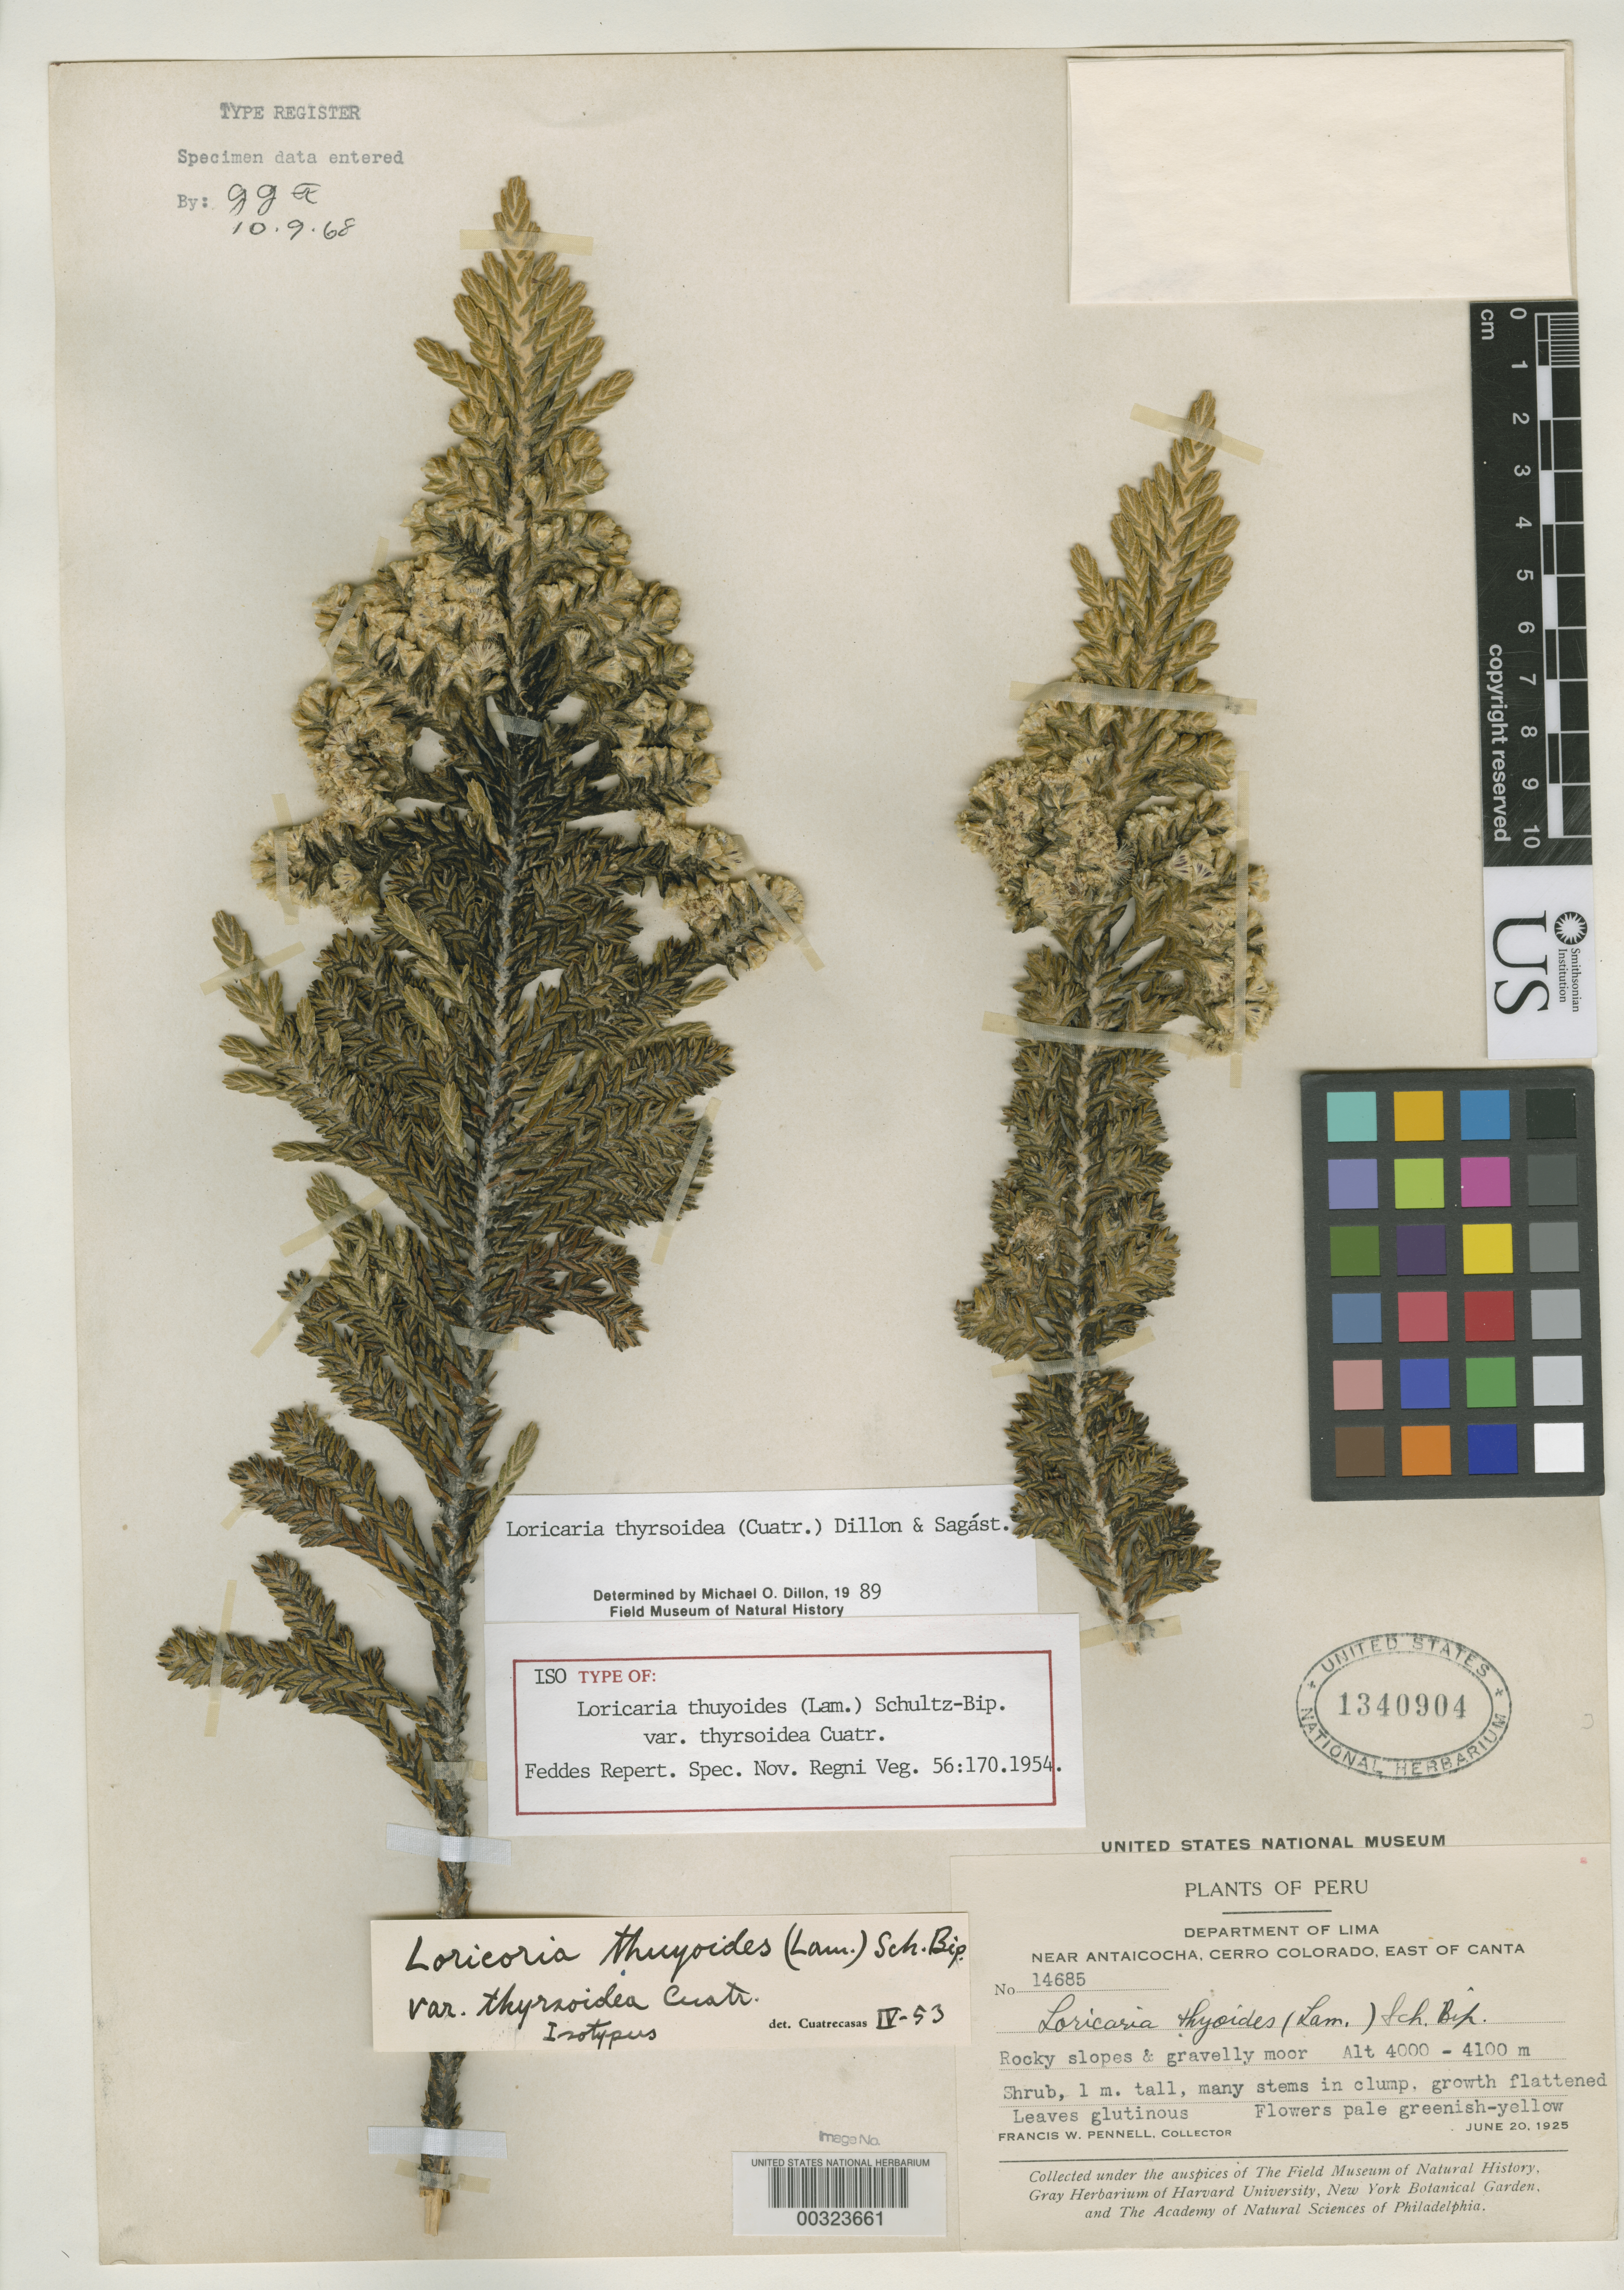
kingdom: Plantae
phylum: Tracheophyta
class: Magnoliopsida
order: Asterales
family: Asteraceae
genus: Loricaria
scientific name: Loricaria thuyoides var. thyrsoides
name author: Cuatrec.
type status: Isotype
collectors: F. W. Pennell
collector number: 14685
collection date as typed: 20 Jun 1925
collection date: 1925-06-20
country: Peru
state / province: Lima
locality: Antaicocha, Cerro Colorado.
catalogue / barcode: US 1340904